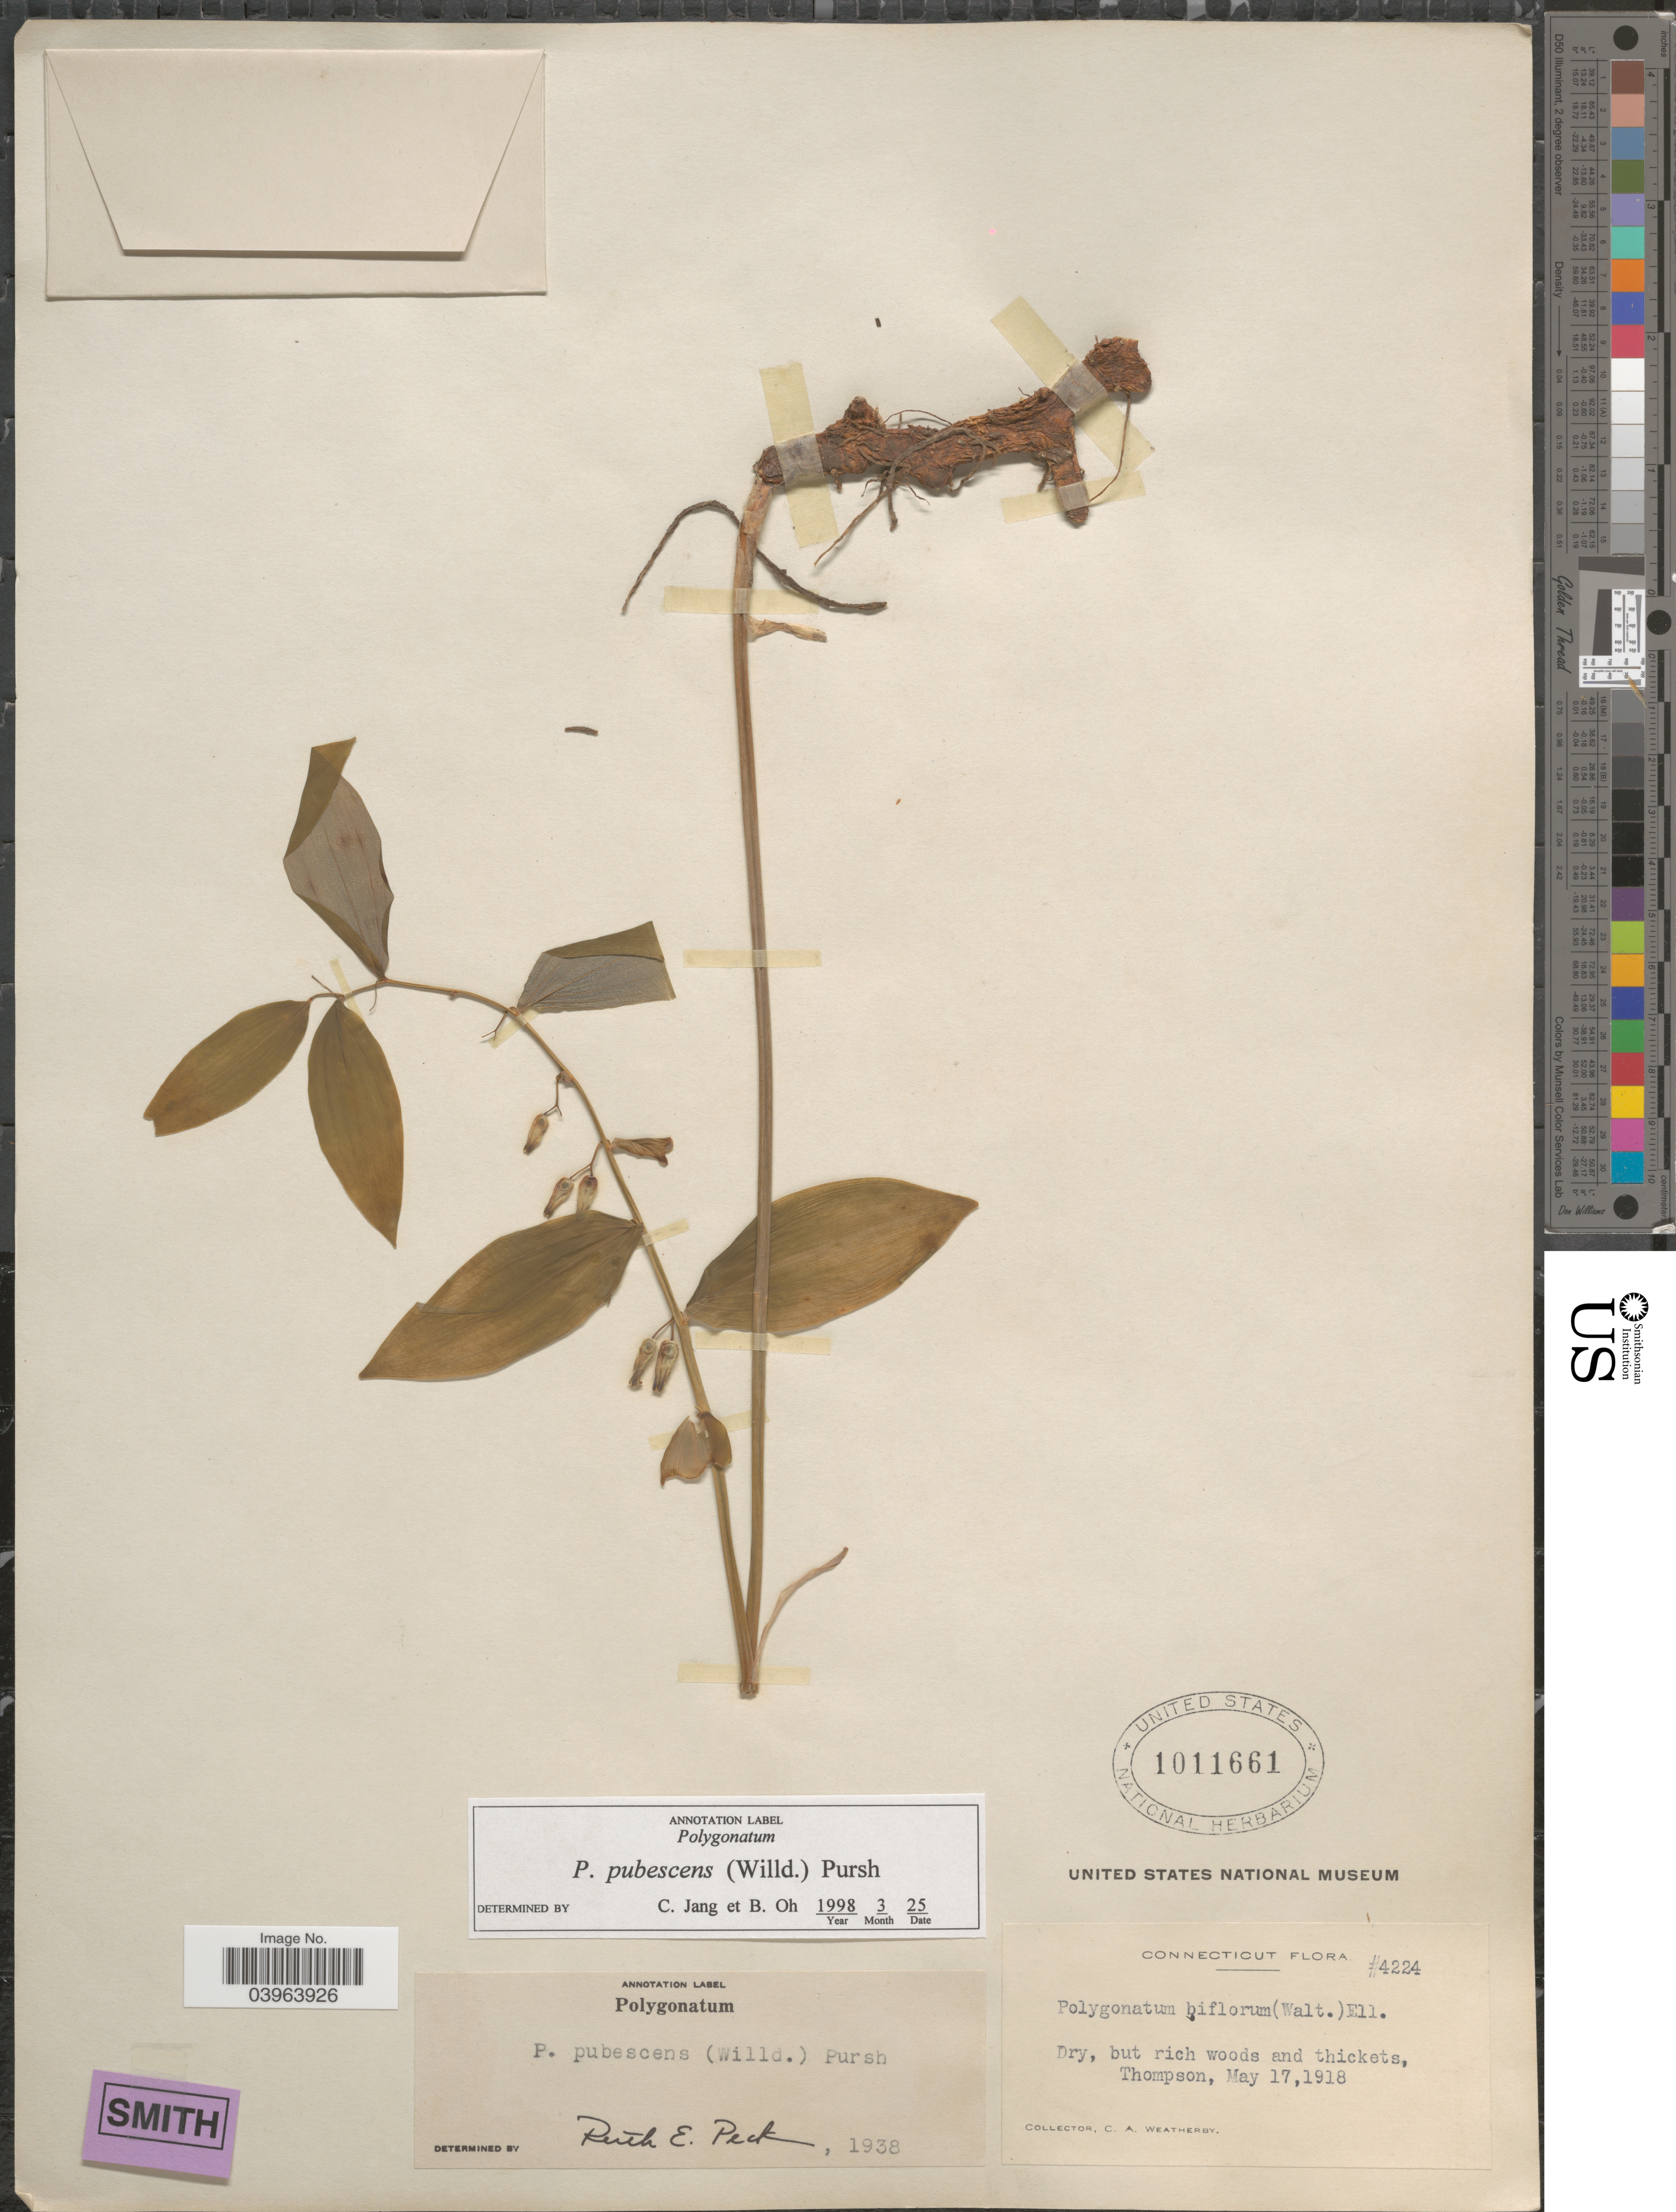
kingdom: Plantae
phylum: Tracheophyta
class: Liliopsida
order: Asparagales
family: Asparagaceae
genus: Polygonatum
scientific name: Polygonatum pubescens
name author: (Willd.) Pursh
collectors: C. A. Weatherby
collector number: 4224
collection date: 1918-05-17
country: United States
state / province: Connecticut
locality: Dry, but rich woods and thickets, Thompson.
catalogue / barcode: US 1011661